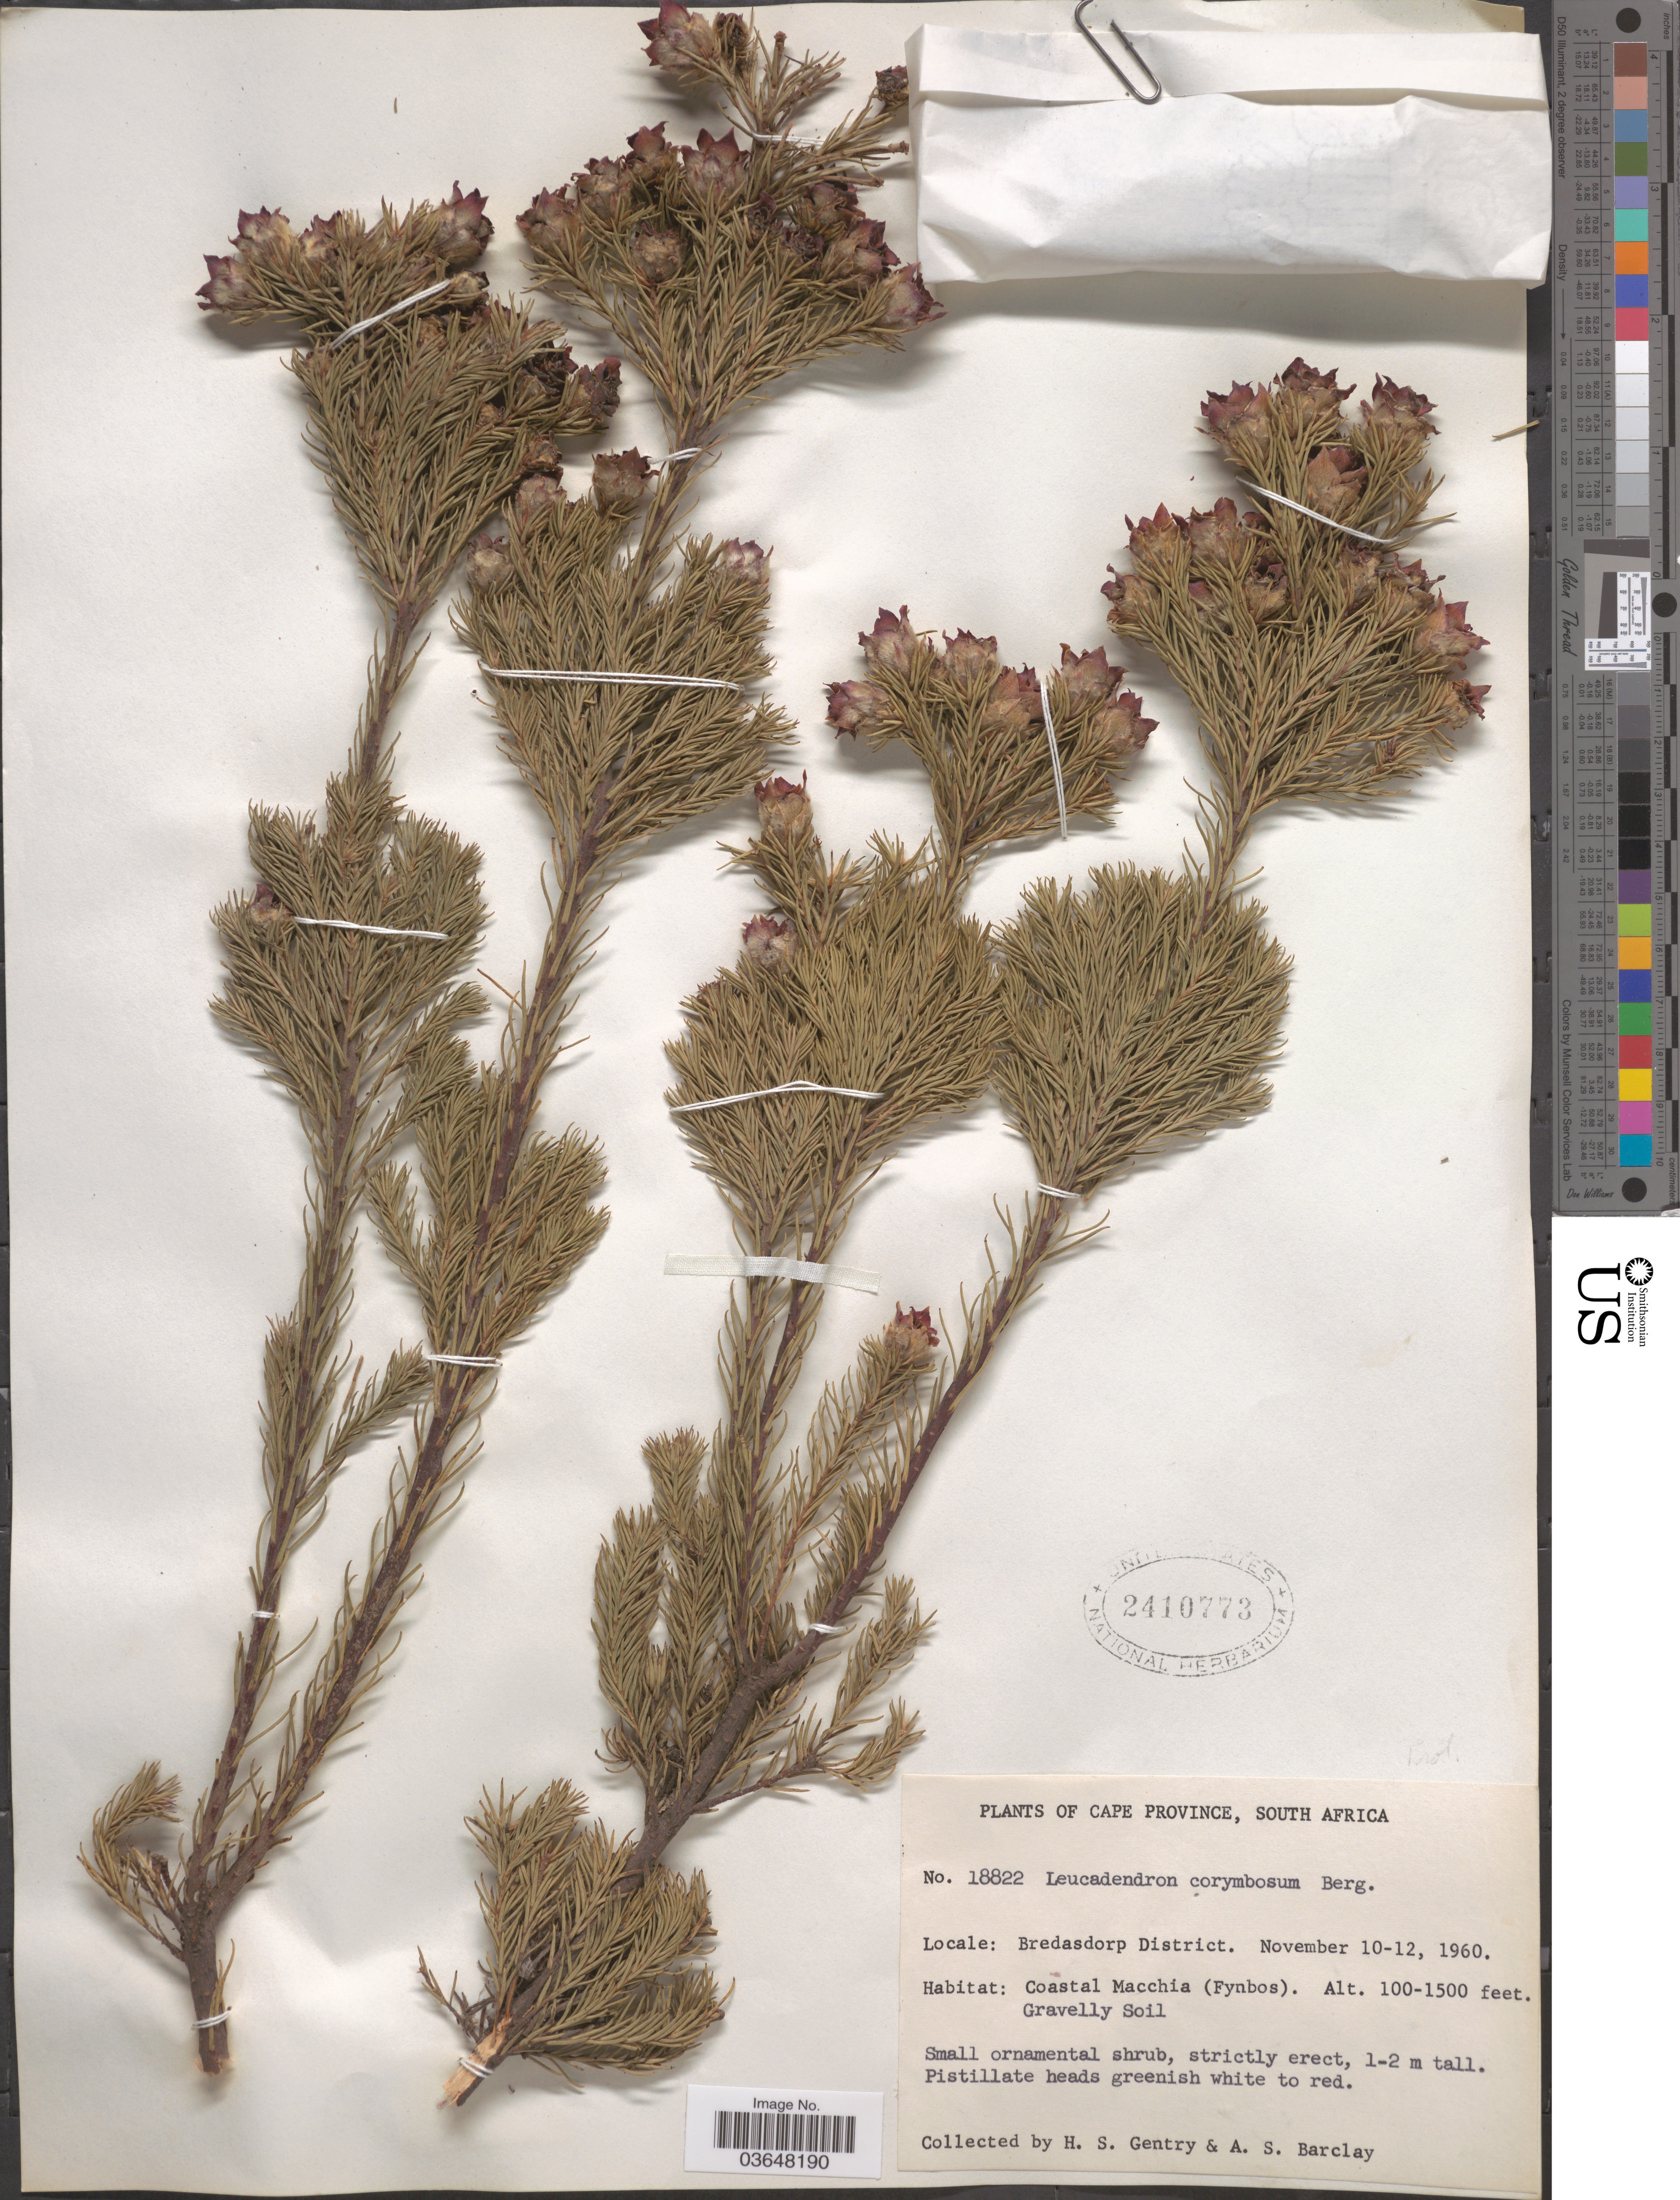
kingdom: Plantae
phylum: Tracheophyta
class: Magnoliopsida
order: Proteales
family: Proteaceae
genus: Leucadendron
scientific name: Leucadendron corymbosum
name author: P.J. Bergius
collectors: H. S. Gentry & A. S. Barclay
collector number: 18822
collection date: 1960-11-10/1960-11-12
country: South Africa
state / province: Western Cape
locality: Bredasdorp District.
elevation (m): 30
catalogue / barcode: US 2410773